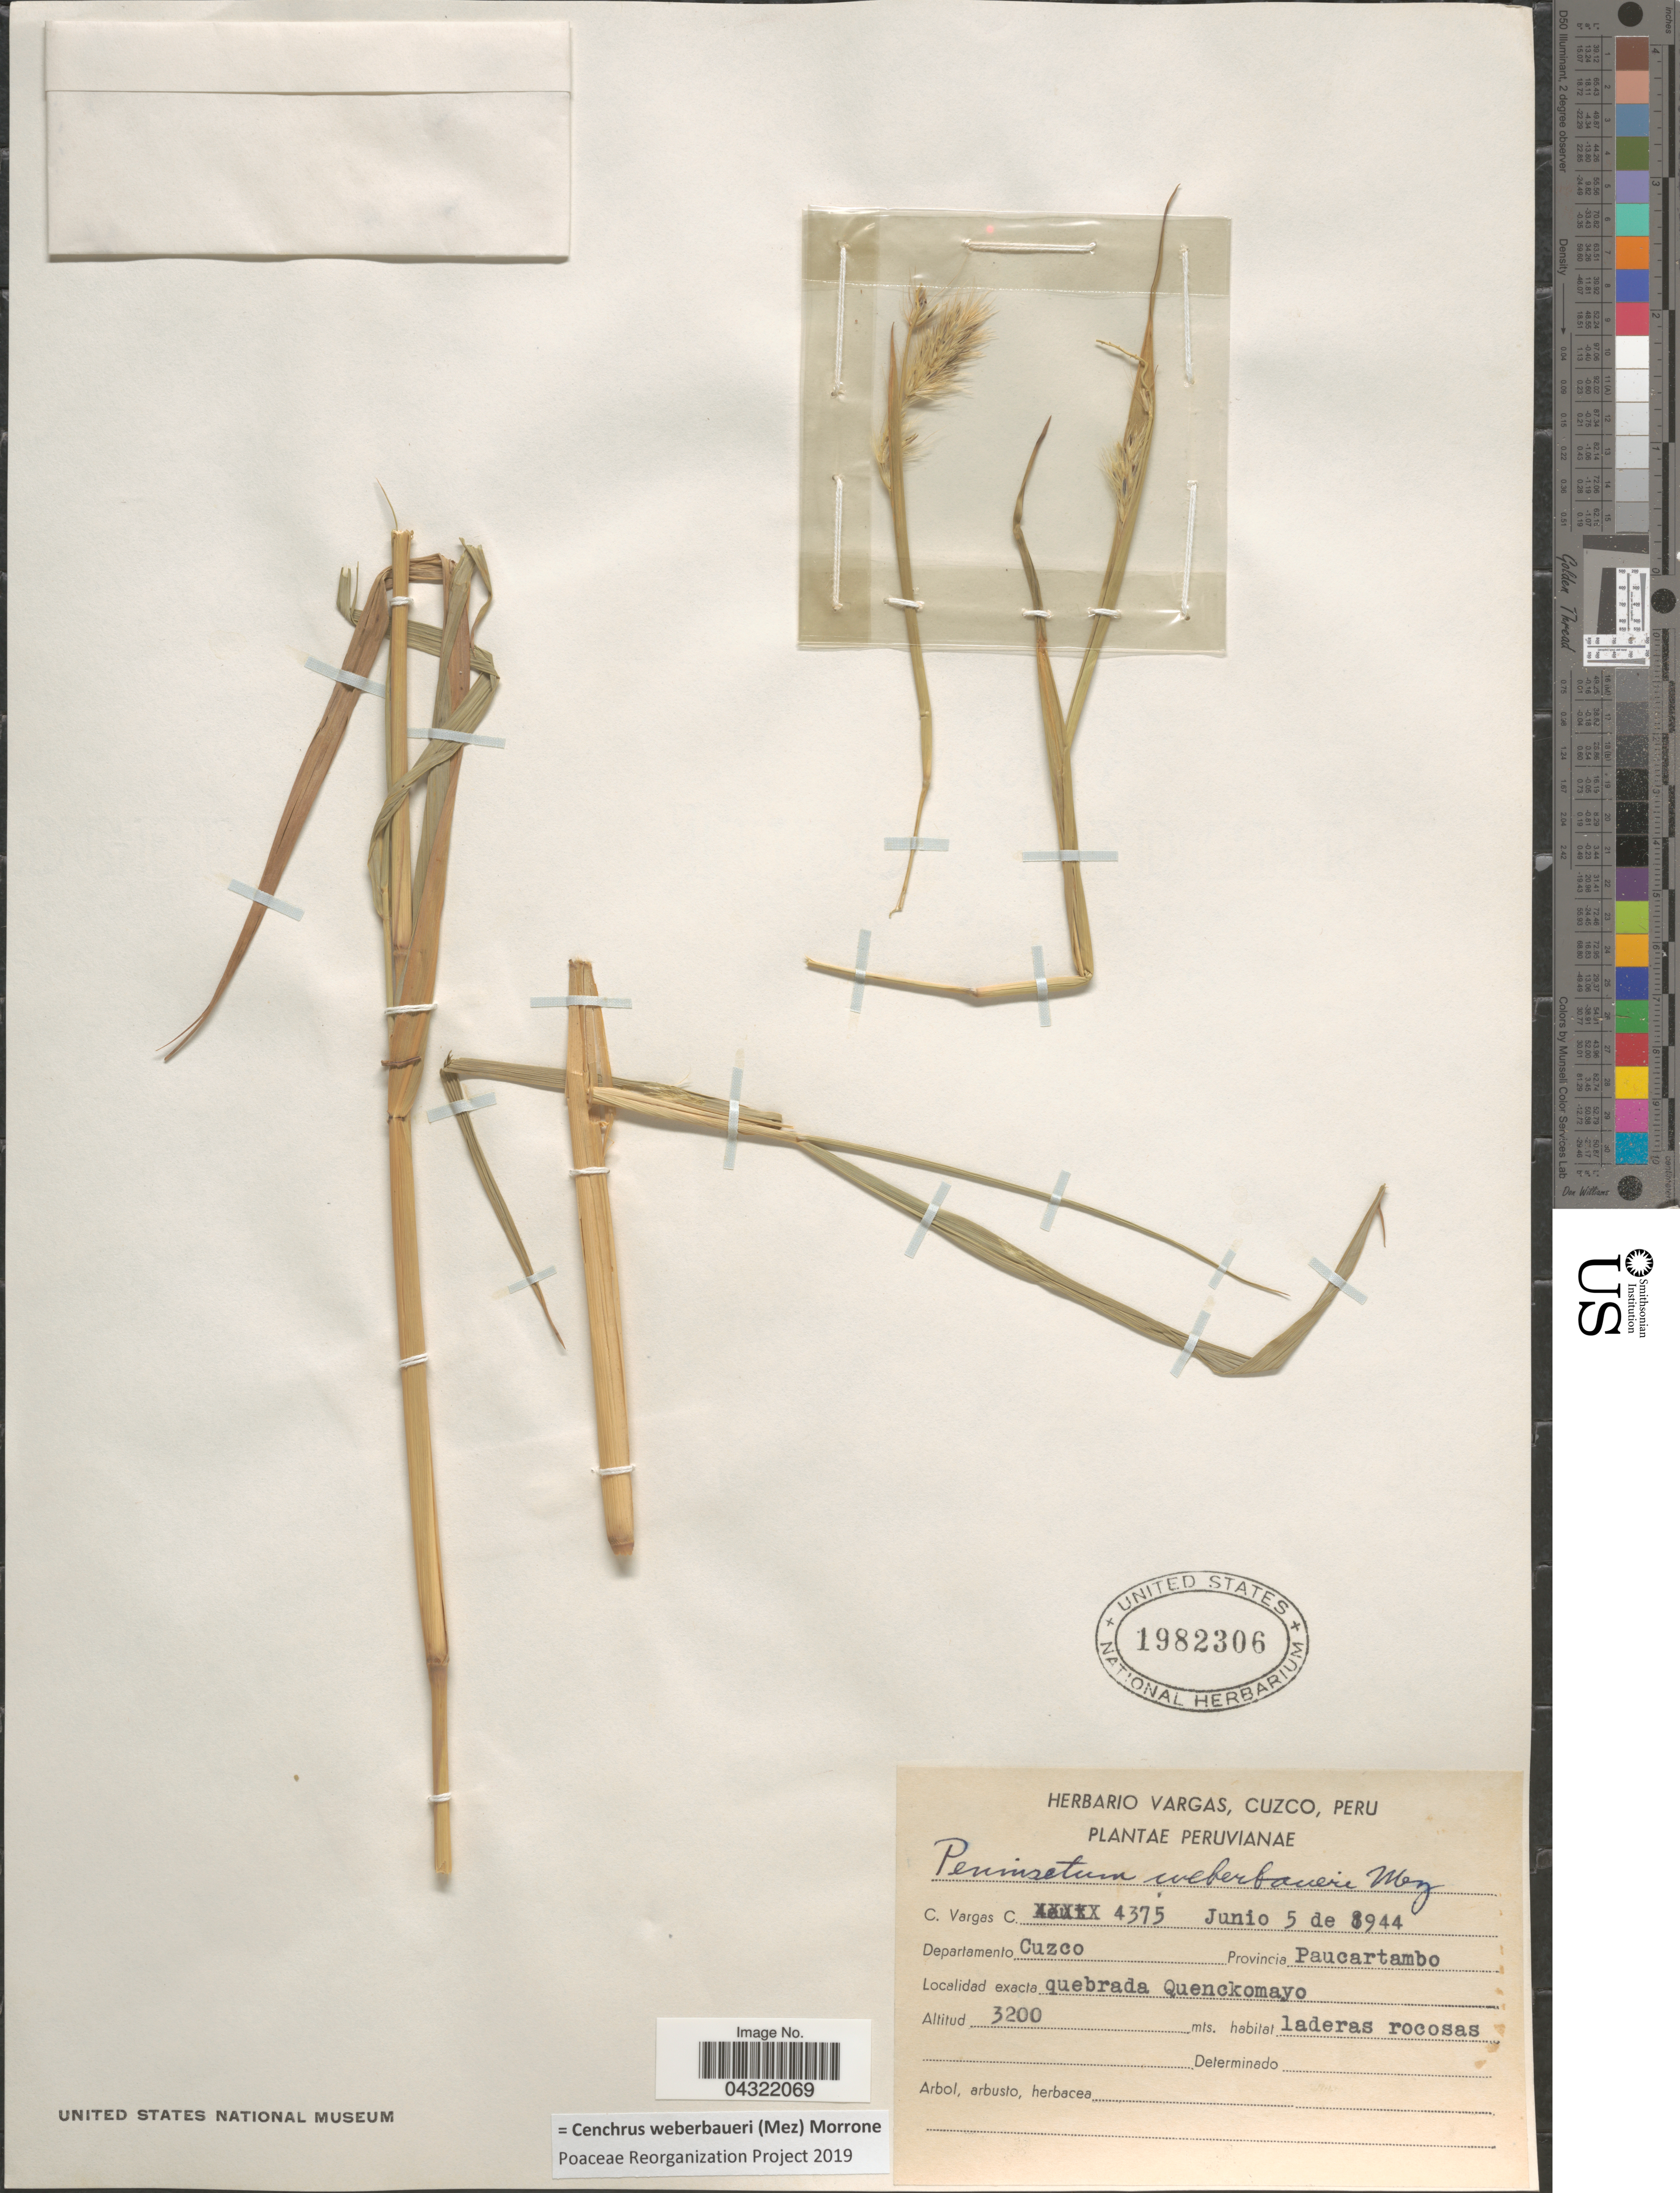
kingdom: Plantae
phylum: Tracheophyta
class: Liliopsida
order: Poales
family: Poaceae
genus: Cenchrus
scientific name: Cenchrus weberbaueri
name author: (Mez) Morrone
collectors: C. Vargas Calderón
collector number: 4375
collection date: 1944-06-05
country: Peru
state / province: Cusco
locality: Departamento Cuzco. Provincia Paucartambo. Quebrada Quenckomayo.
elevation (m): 3200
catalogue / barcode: US 1982306